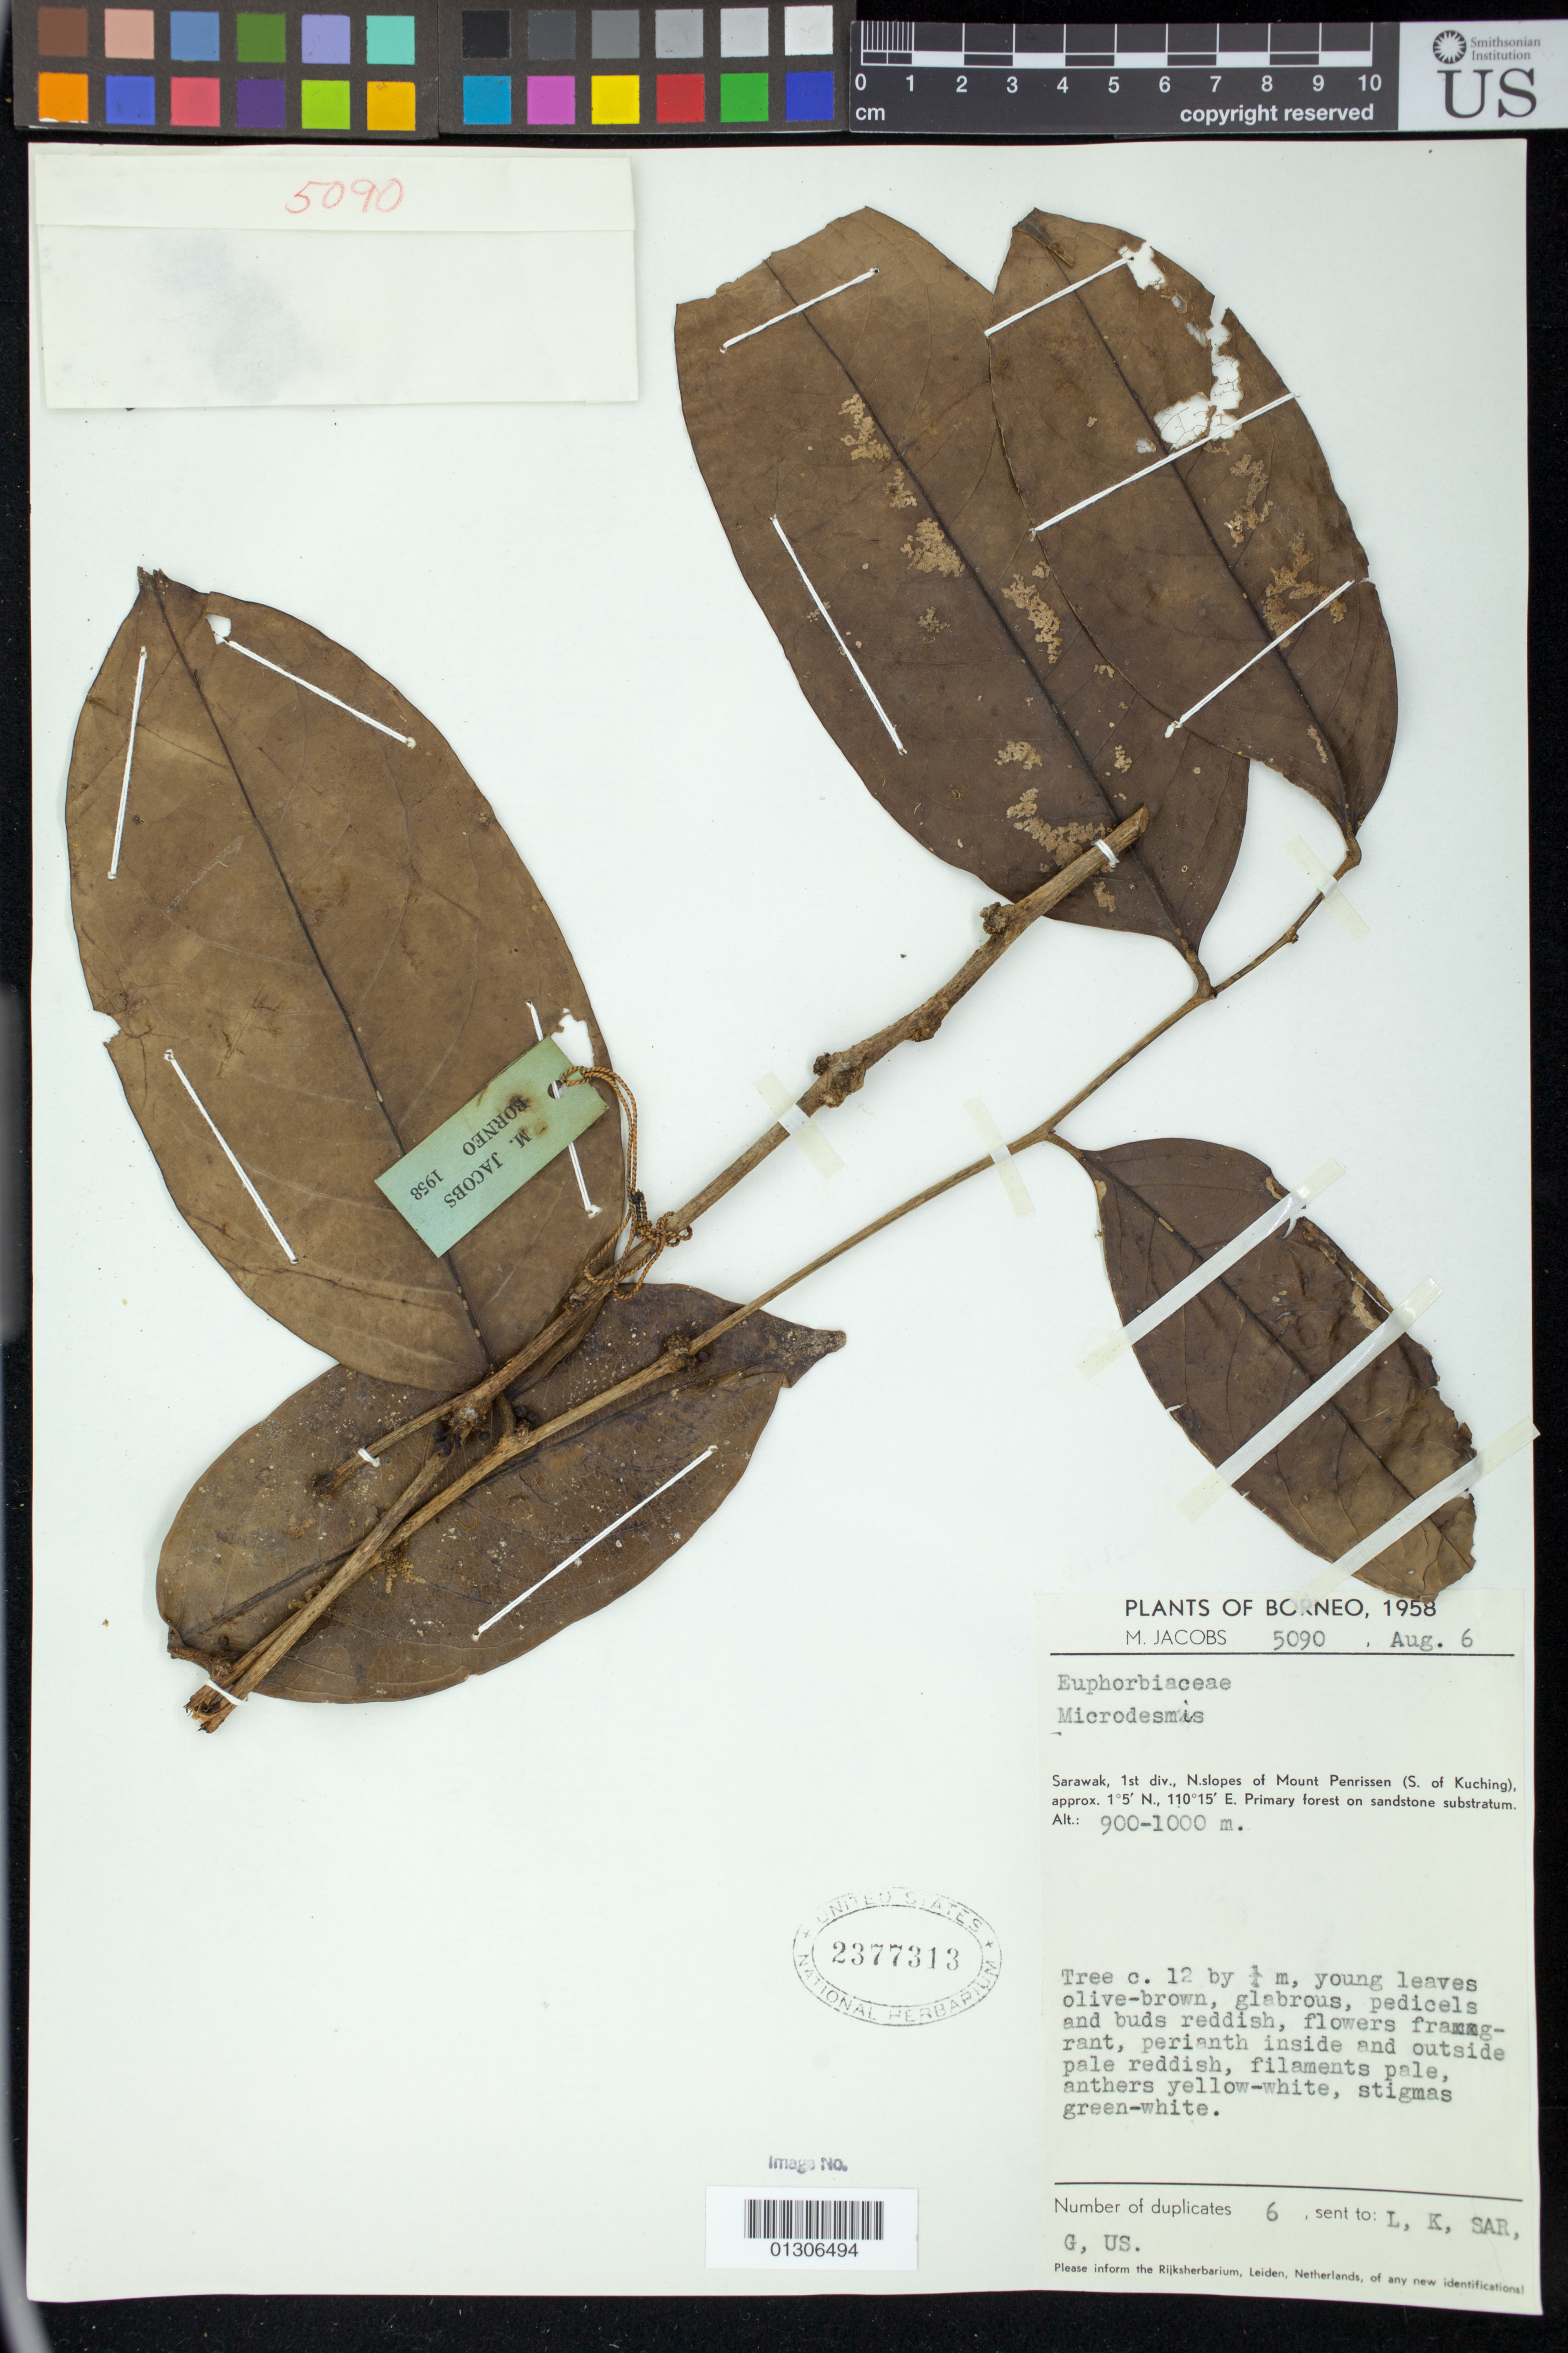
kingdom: Plantae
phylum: Tracheophyta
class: Magnoliopsida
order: Malpighiales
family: Pandaceae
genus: Microdesmis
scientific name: Microdesmis sp.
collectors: M. Jacobs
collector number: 5090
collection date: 1958-08-06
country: Indonesia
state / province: Borneo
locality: Sarawak, 1st div., N. slopes of Mount Penrissen (S. of Kuching)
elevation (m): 900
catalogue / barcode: US 2377313